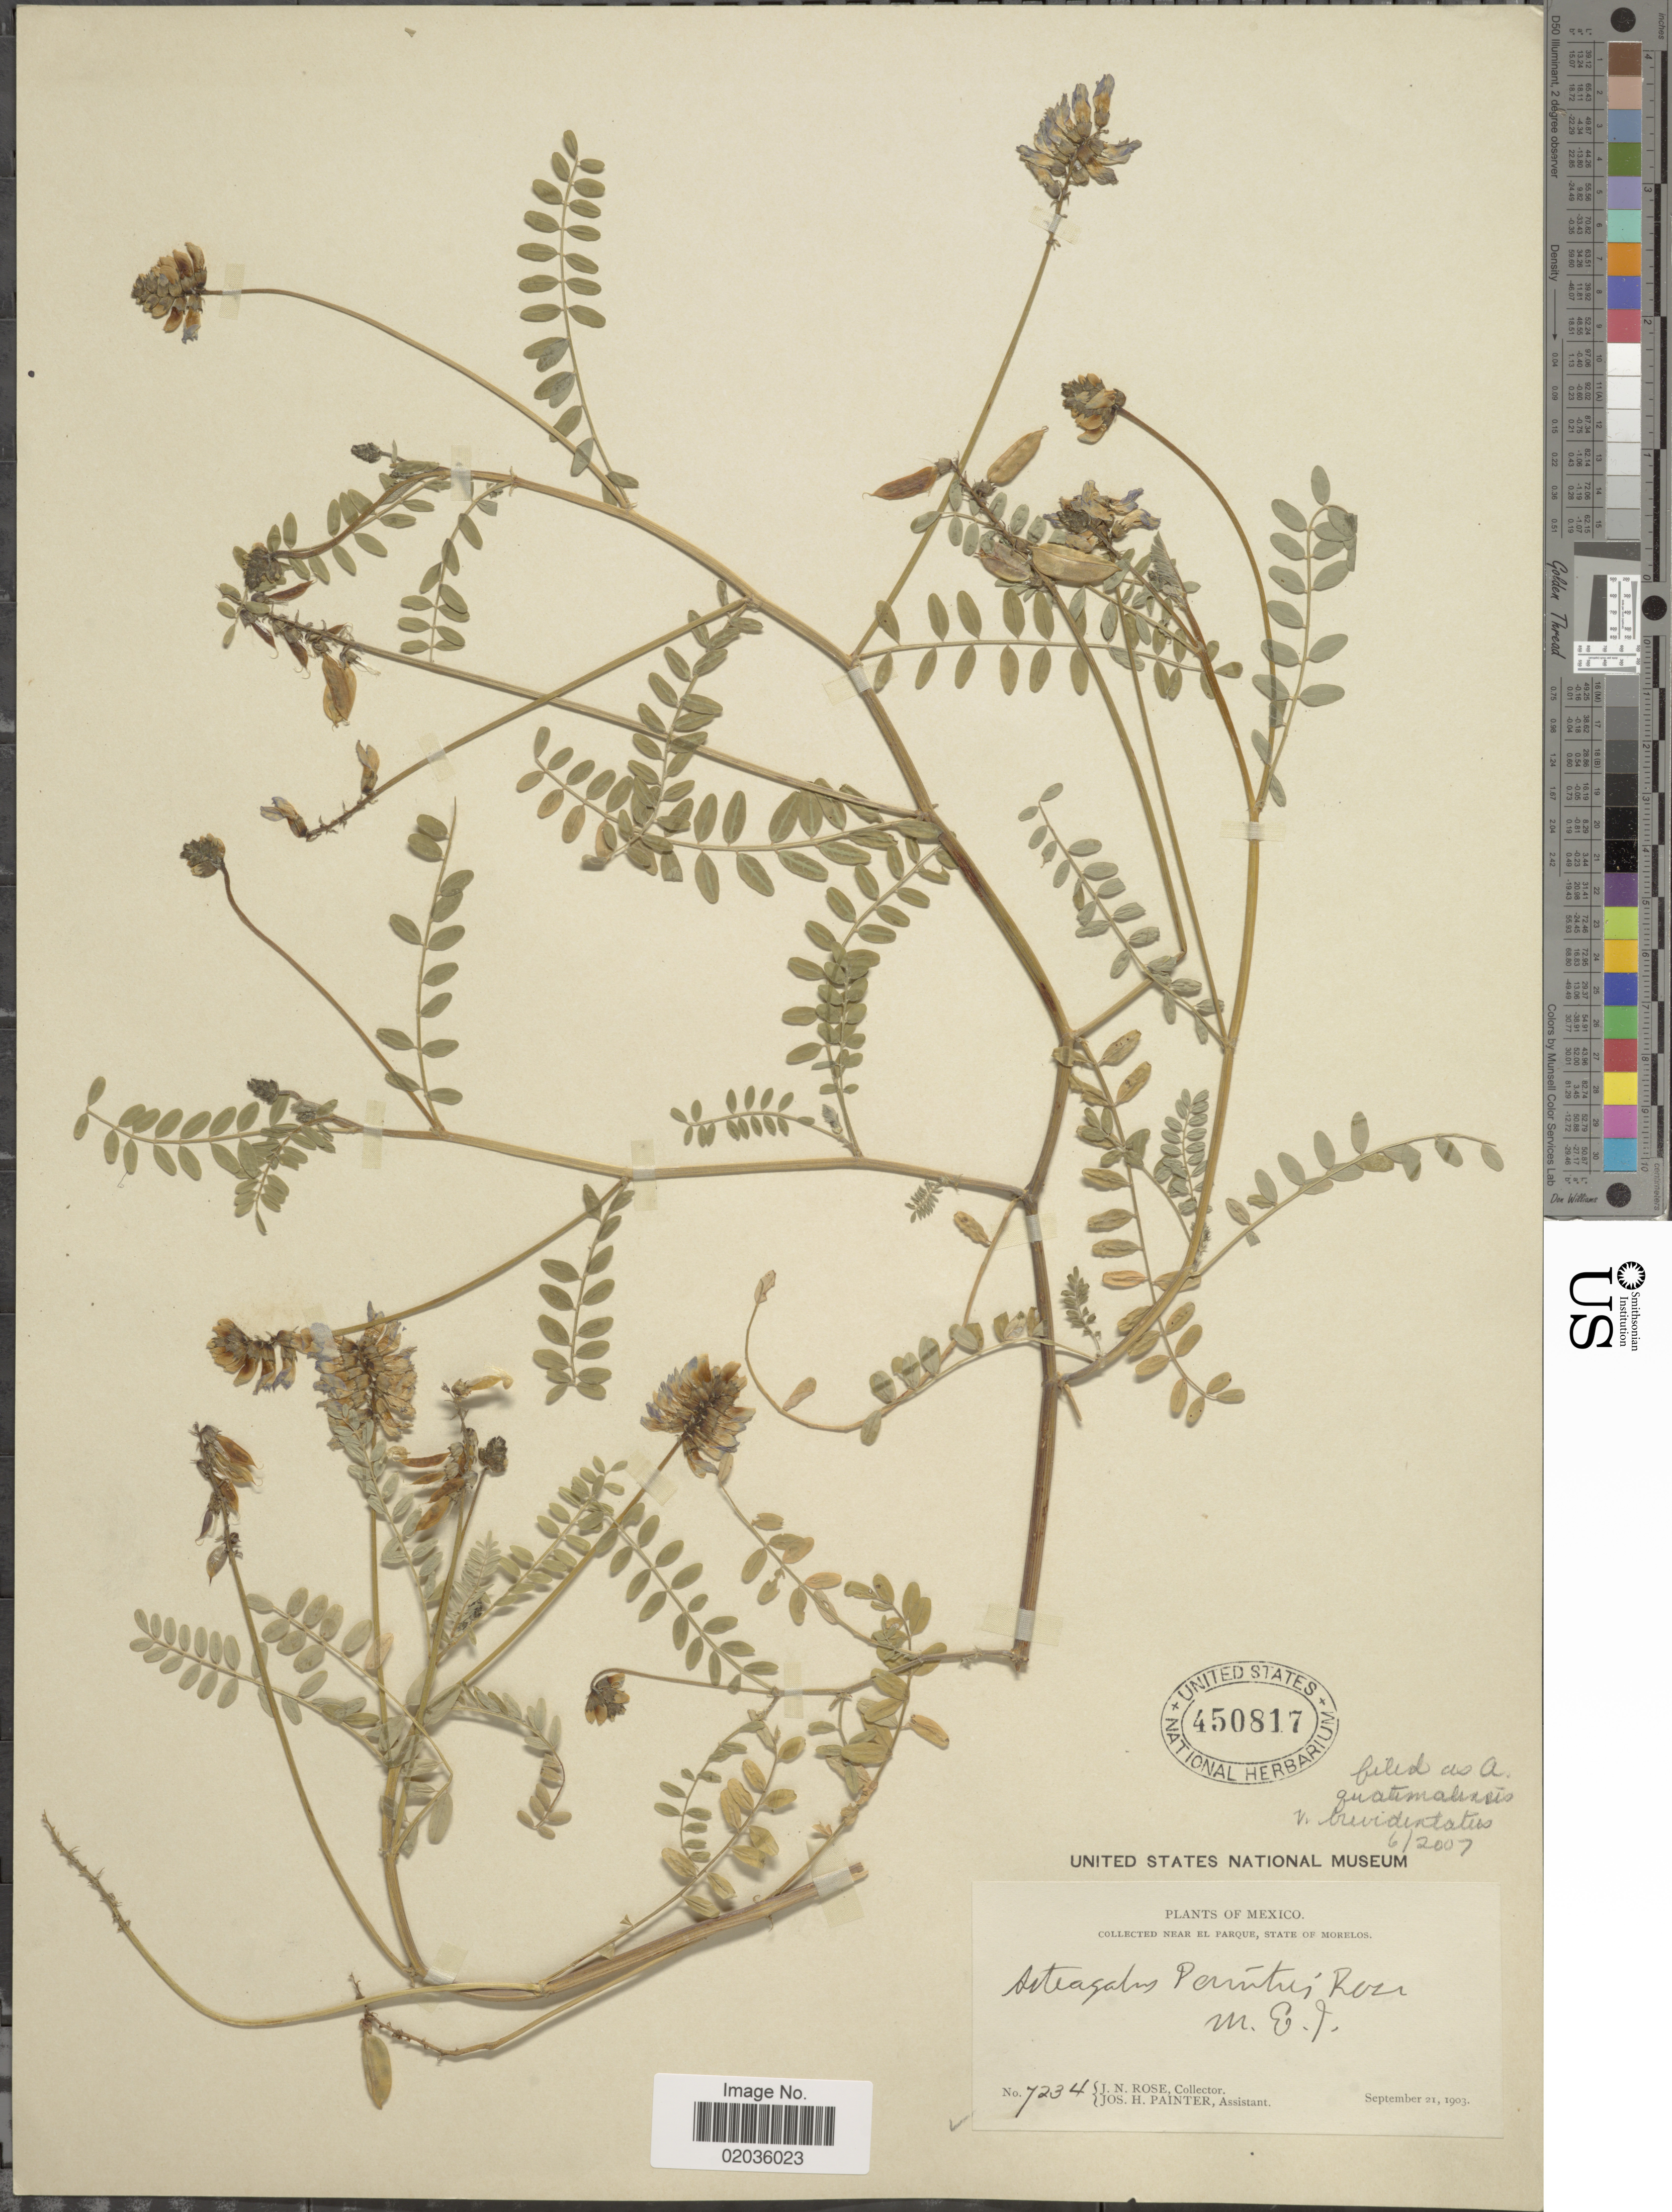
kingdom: Plantae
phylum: Tracheophyta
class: Magnoliopsida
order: Fabales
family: Fabaceae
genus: Astragalus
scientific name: Astragalus guatemalensis var. brevidentatus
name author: (Hemsl.) Barneby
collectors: J. N. Rose & J. H. Painter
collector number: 7234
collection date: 1903-09-21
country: Mexico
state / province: Morelos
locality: Near El Parque, State of Morelos, Mexico.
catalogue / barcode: US 450817